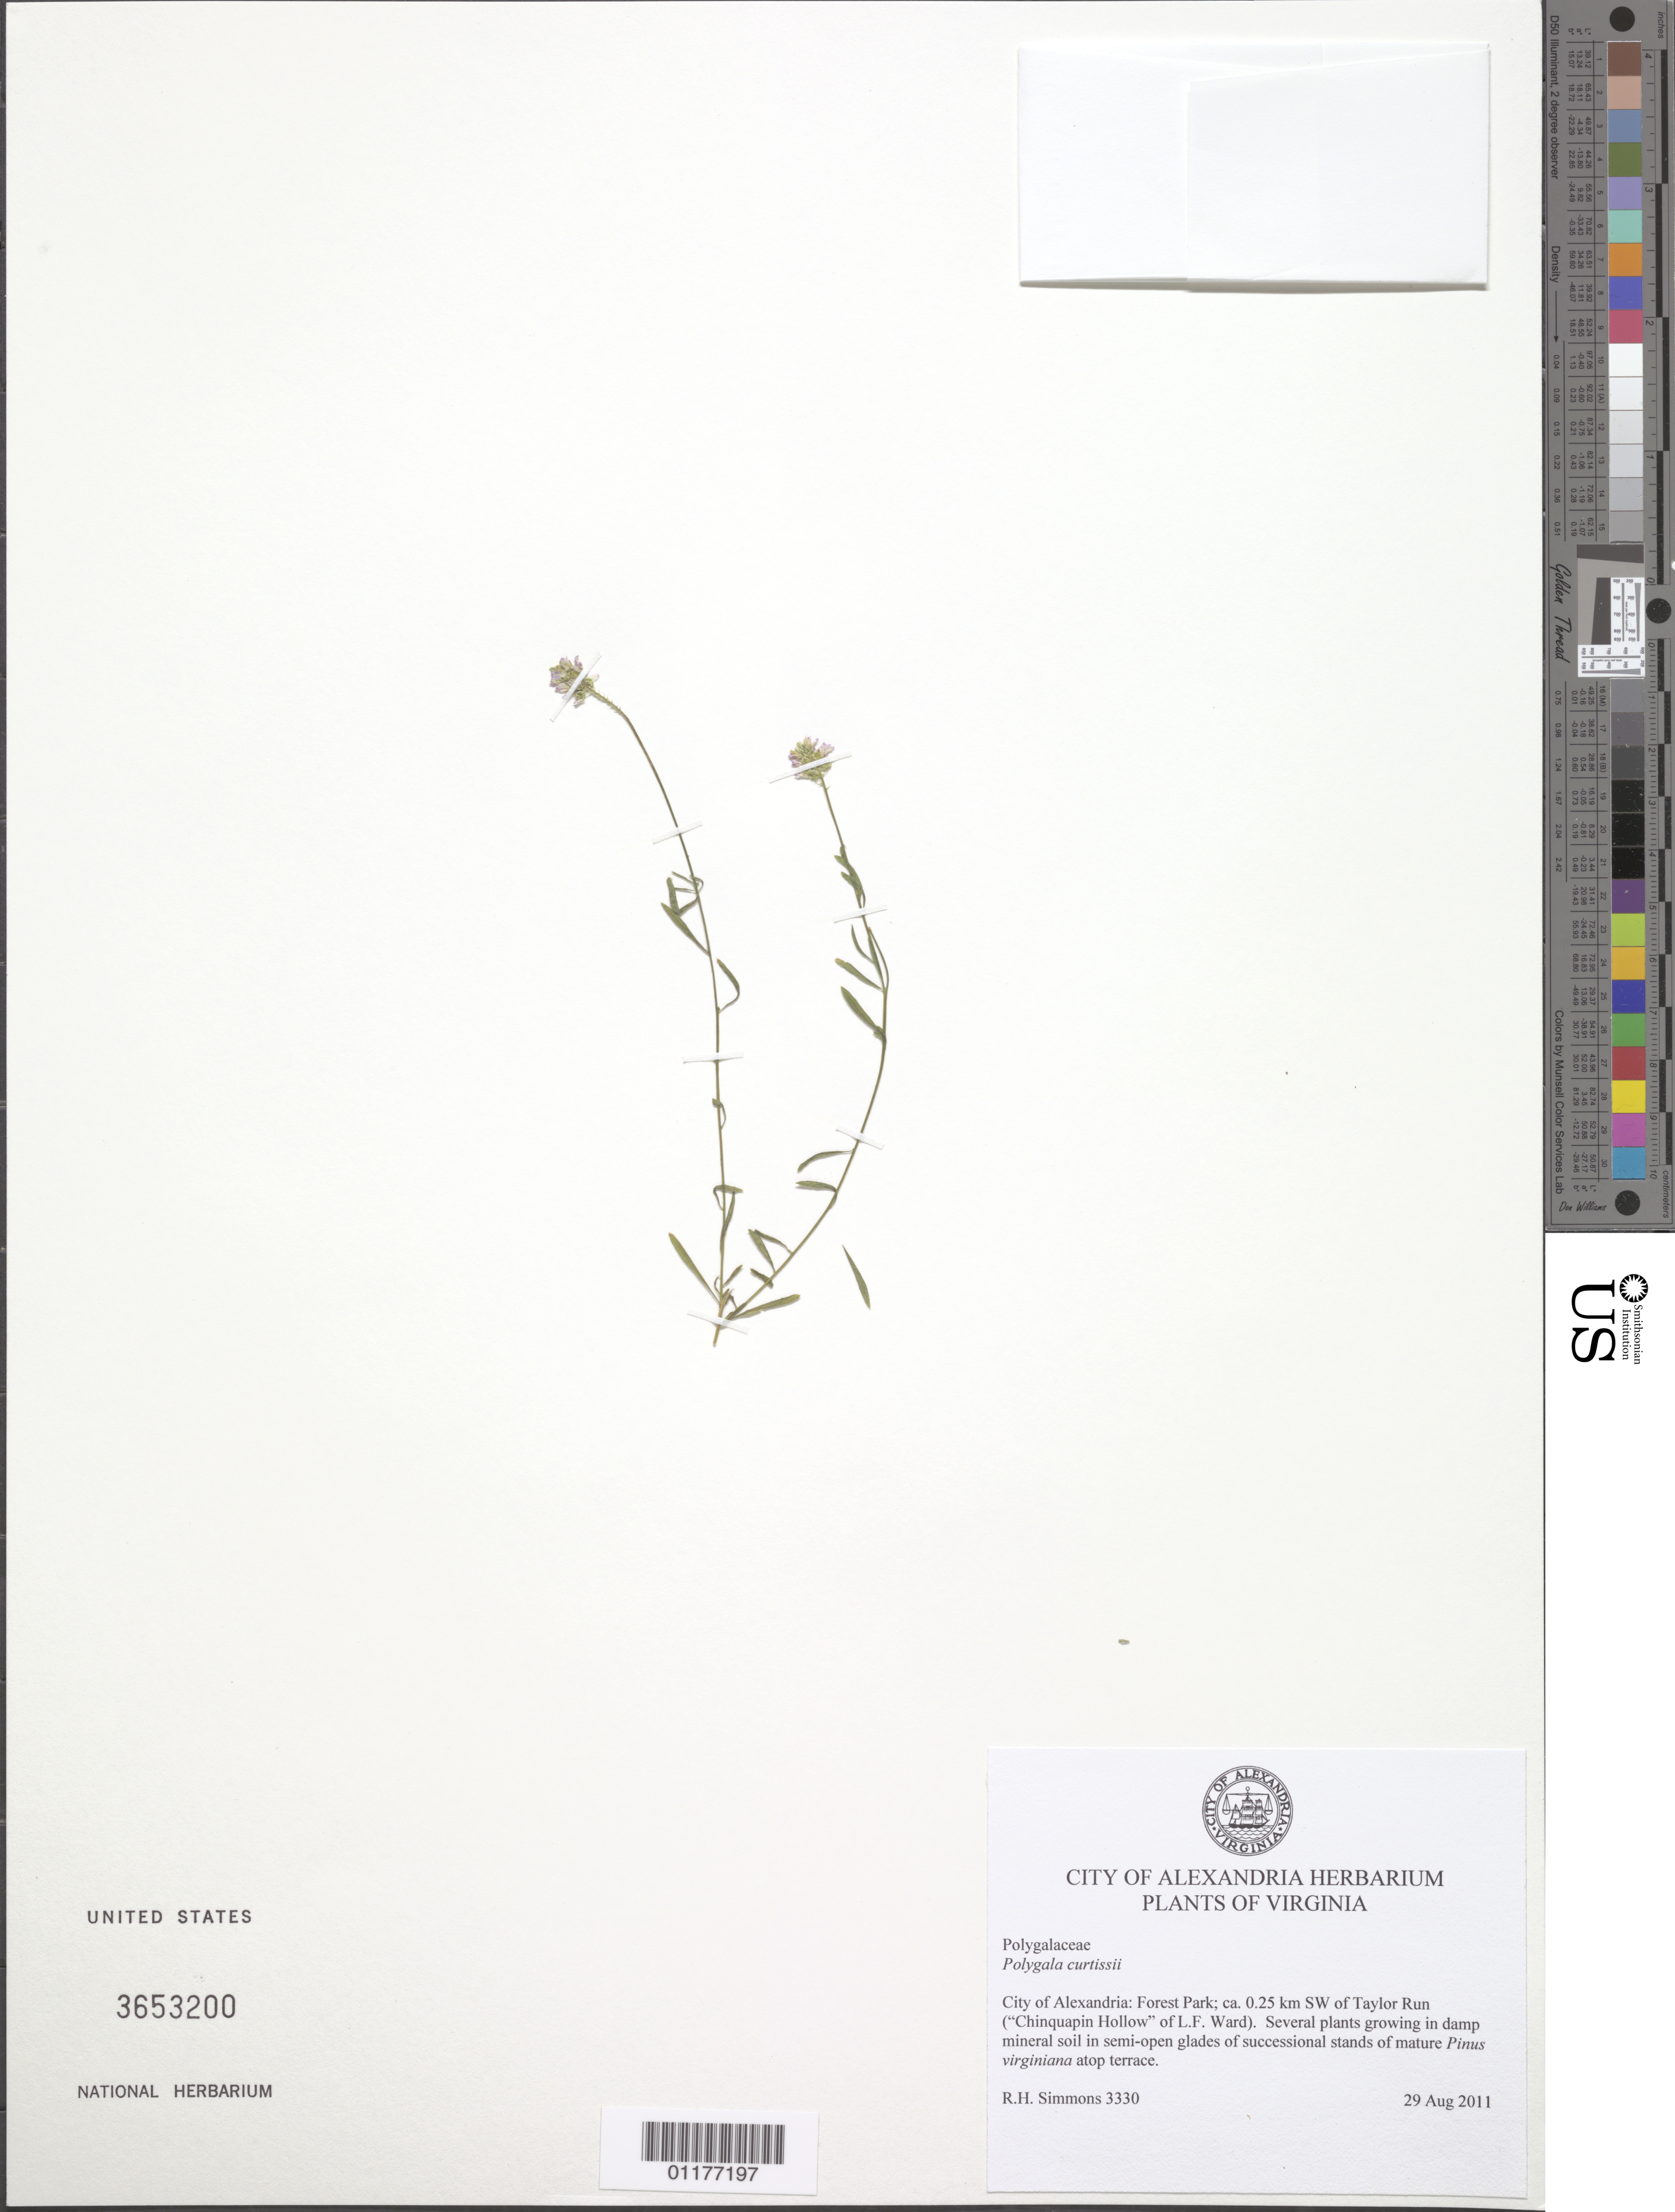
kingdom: Plantae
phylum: Tracheophyta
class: Magnoliopsida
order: Fabales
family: Polygalaceae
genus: Polygala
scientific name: Polygala curtissii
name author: A. Gray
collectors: R. H. Simmons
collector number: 3330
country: United States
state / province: Virginia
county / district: City of Alexandria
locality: Alexandria, Forest Park, SW of Taylor Run (Chinquapin Hollow of L.F. Ward)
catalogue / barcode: US 3653200